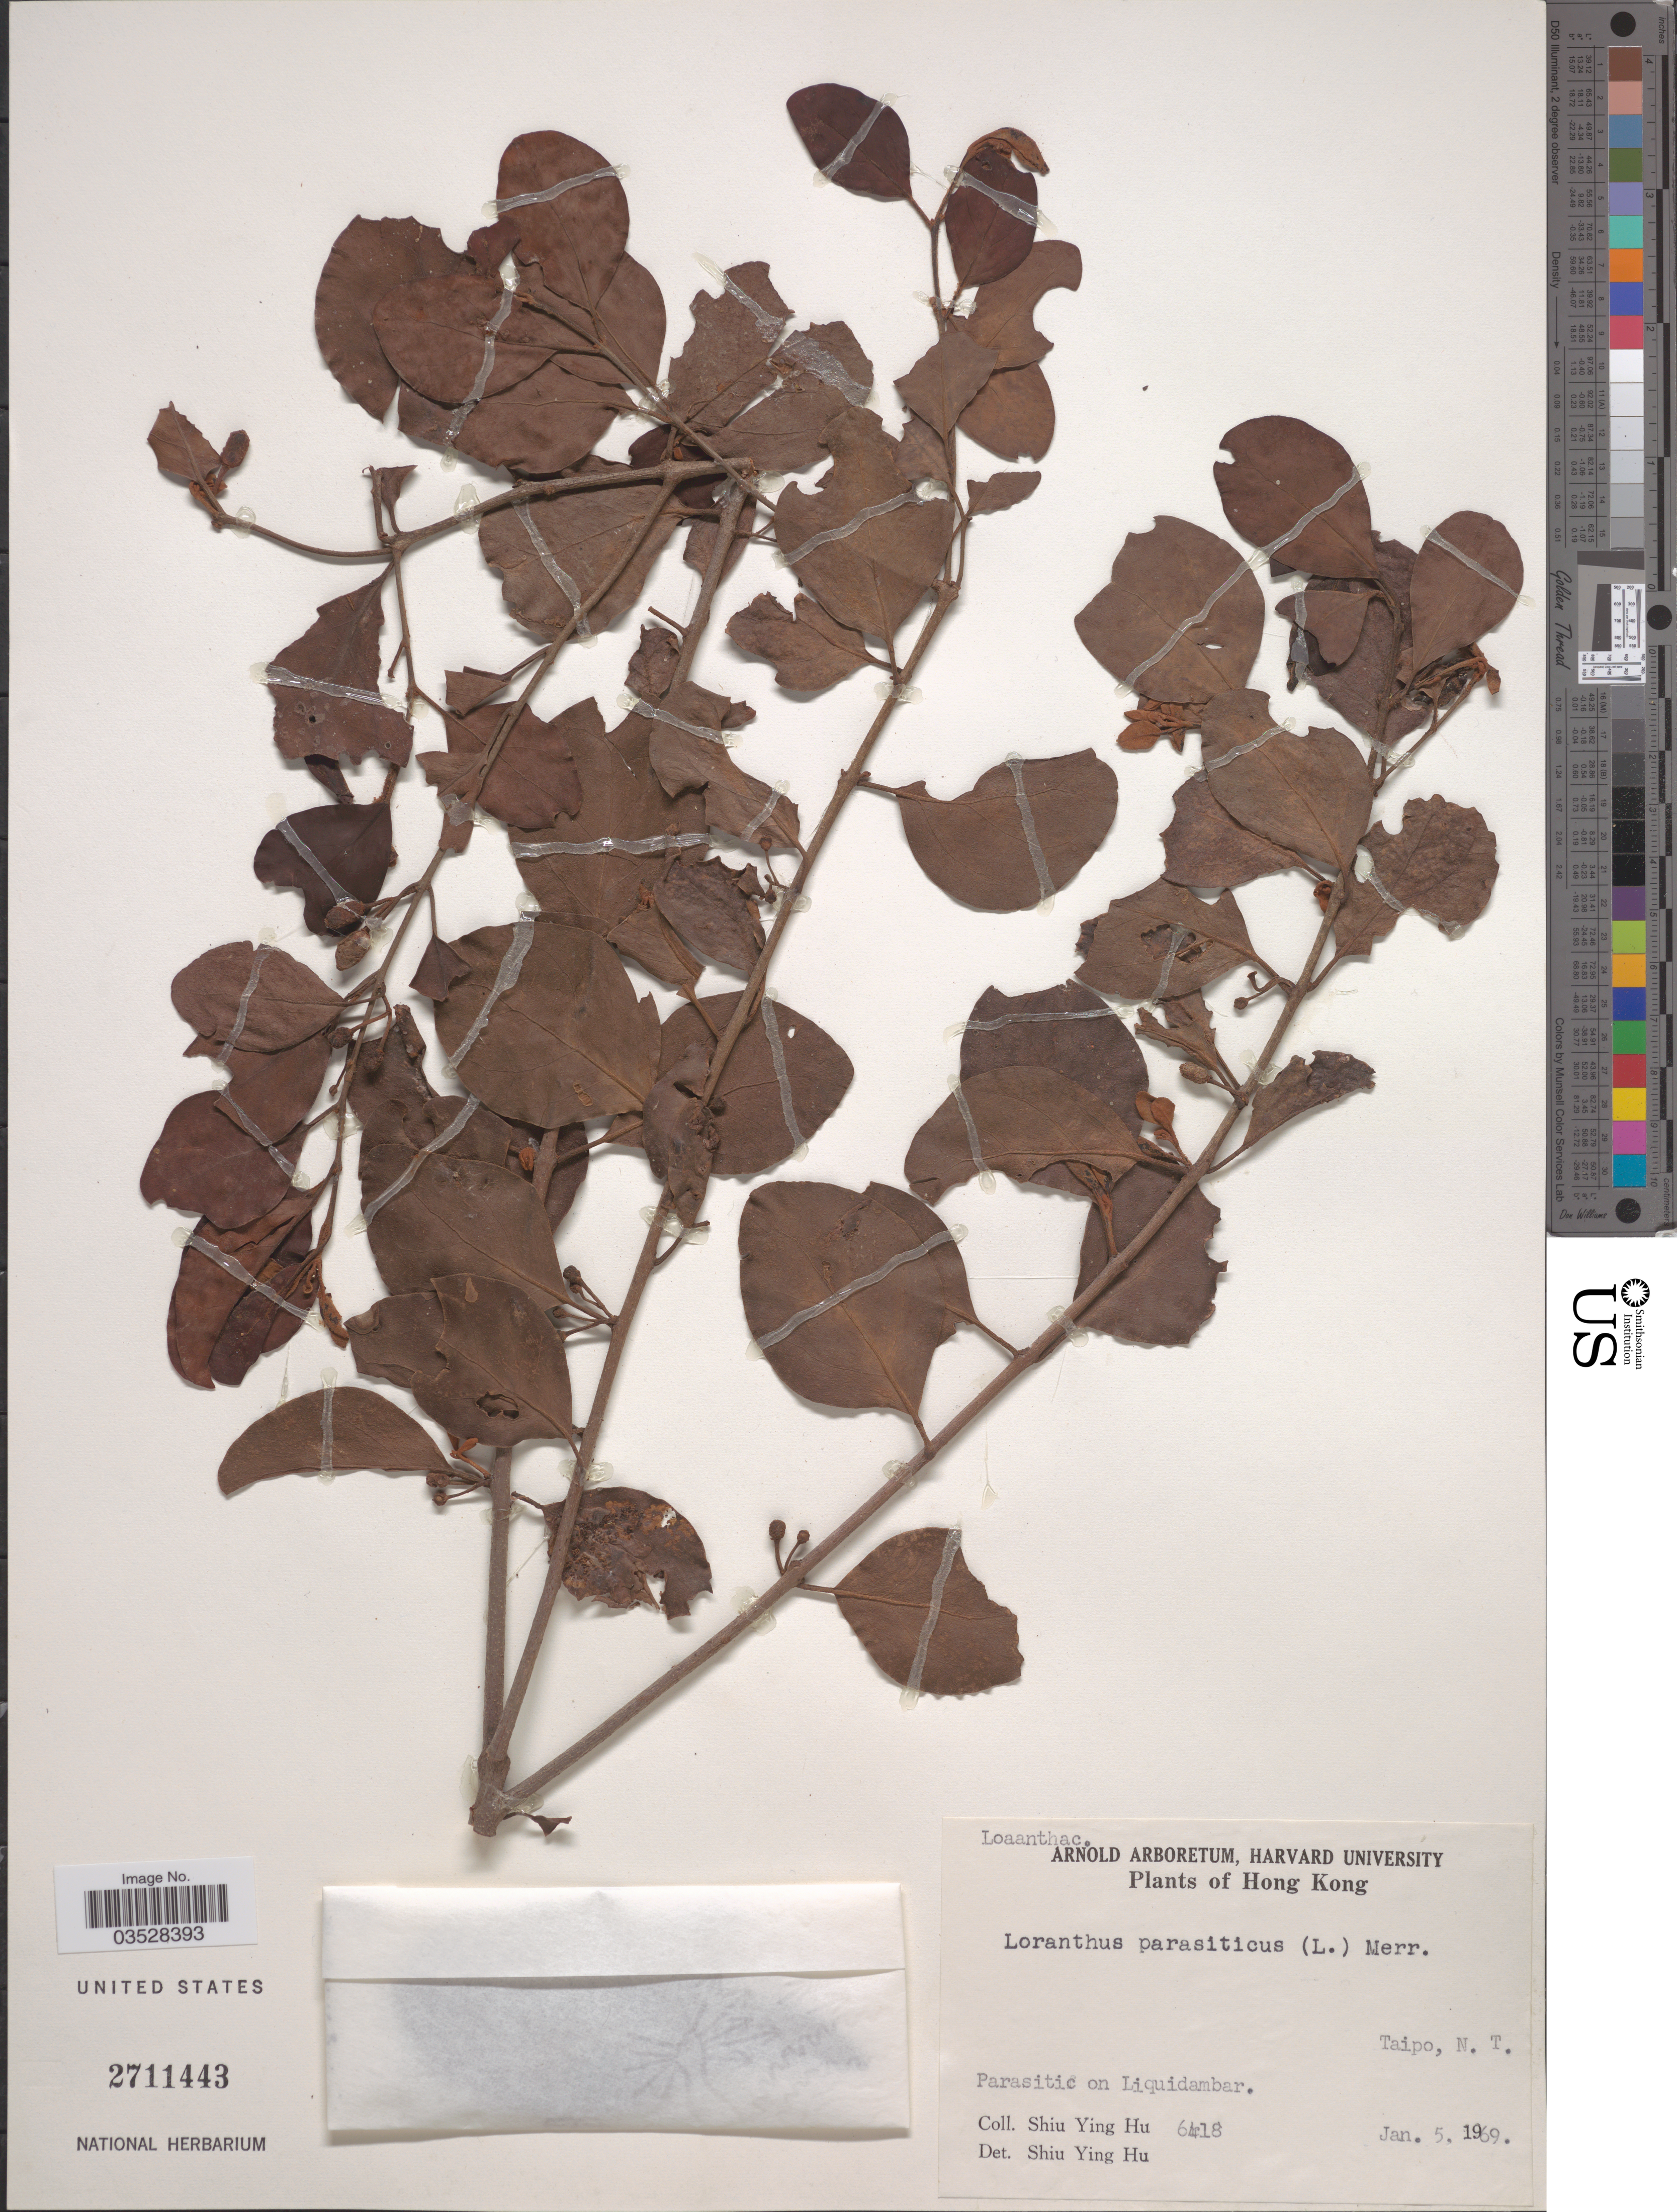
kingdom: Plantae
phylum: Tracheophyta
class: Magnoliopsida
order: Santalales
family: Loranthaceae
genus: Loranthus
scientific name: Loranthus parasiticus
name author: Druce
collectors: S. Y. Hu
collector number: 6418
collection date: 1969-01-05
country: China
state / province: Hong Kong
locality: Taipo, N. T.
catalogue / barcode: US 2711443